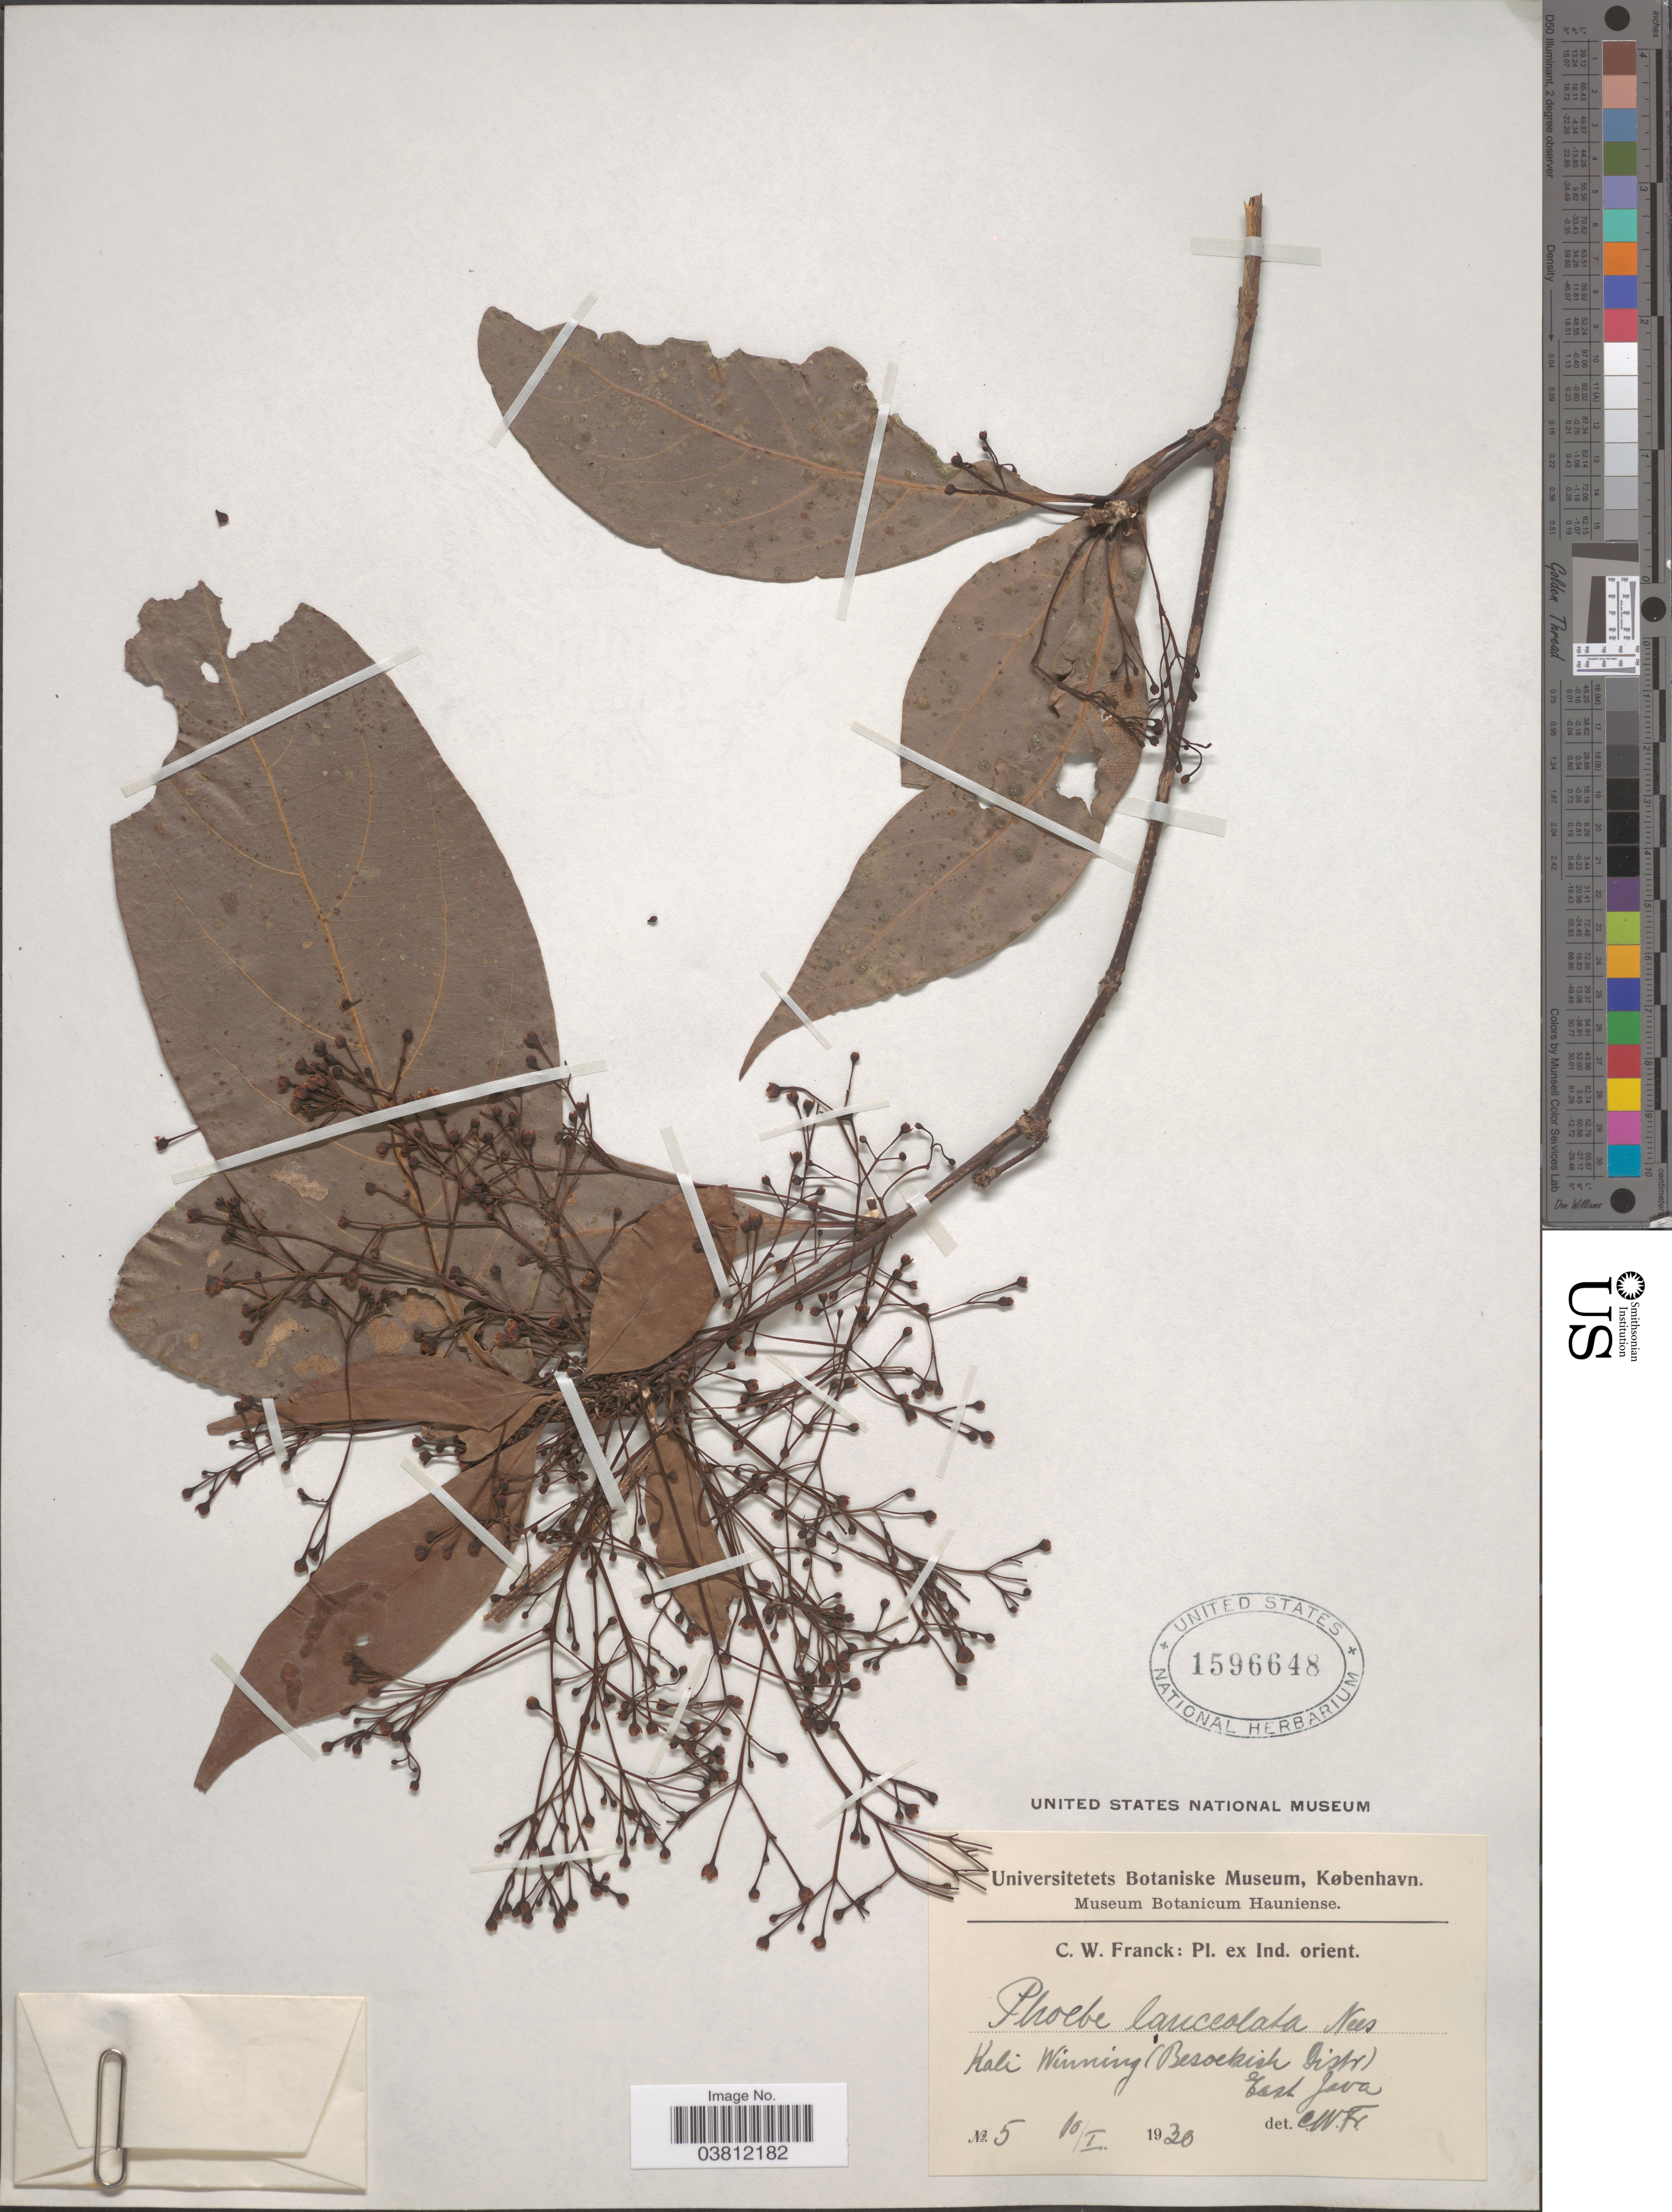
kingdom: Plantae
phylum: Tracheophyta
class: Magnoliopsida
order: Laurales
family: Lauraceae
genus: Phoebe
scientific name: Phoebe lanceolata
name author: Nees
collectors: C. Franck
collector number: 5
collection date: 1930-01-10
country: Indonesia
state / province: Java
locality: Ind. orient. Kali Winning (Besoekisk [interpreted] Distr) East Java.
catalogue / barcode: US 1596648